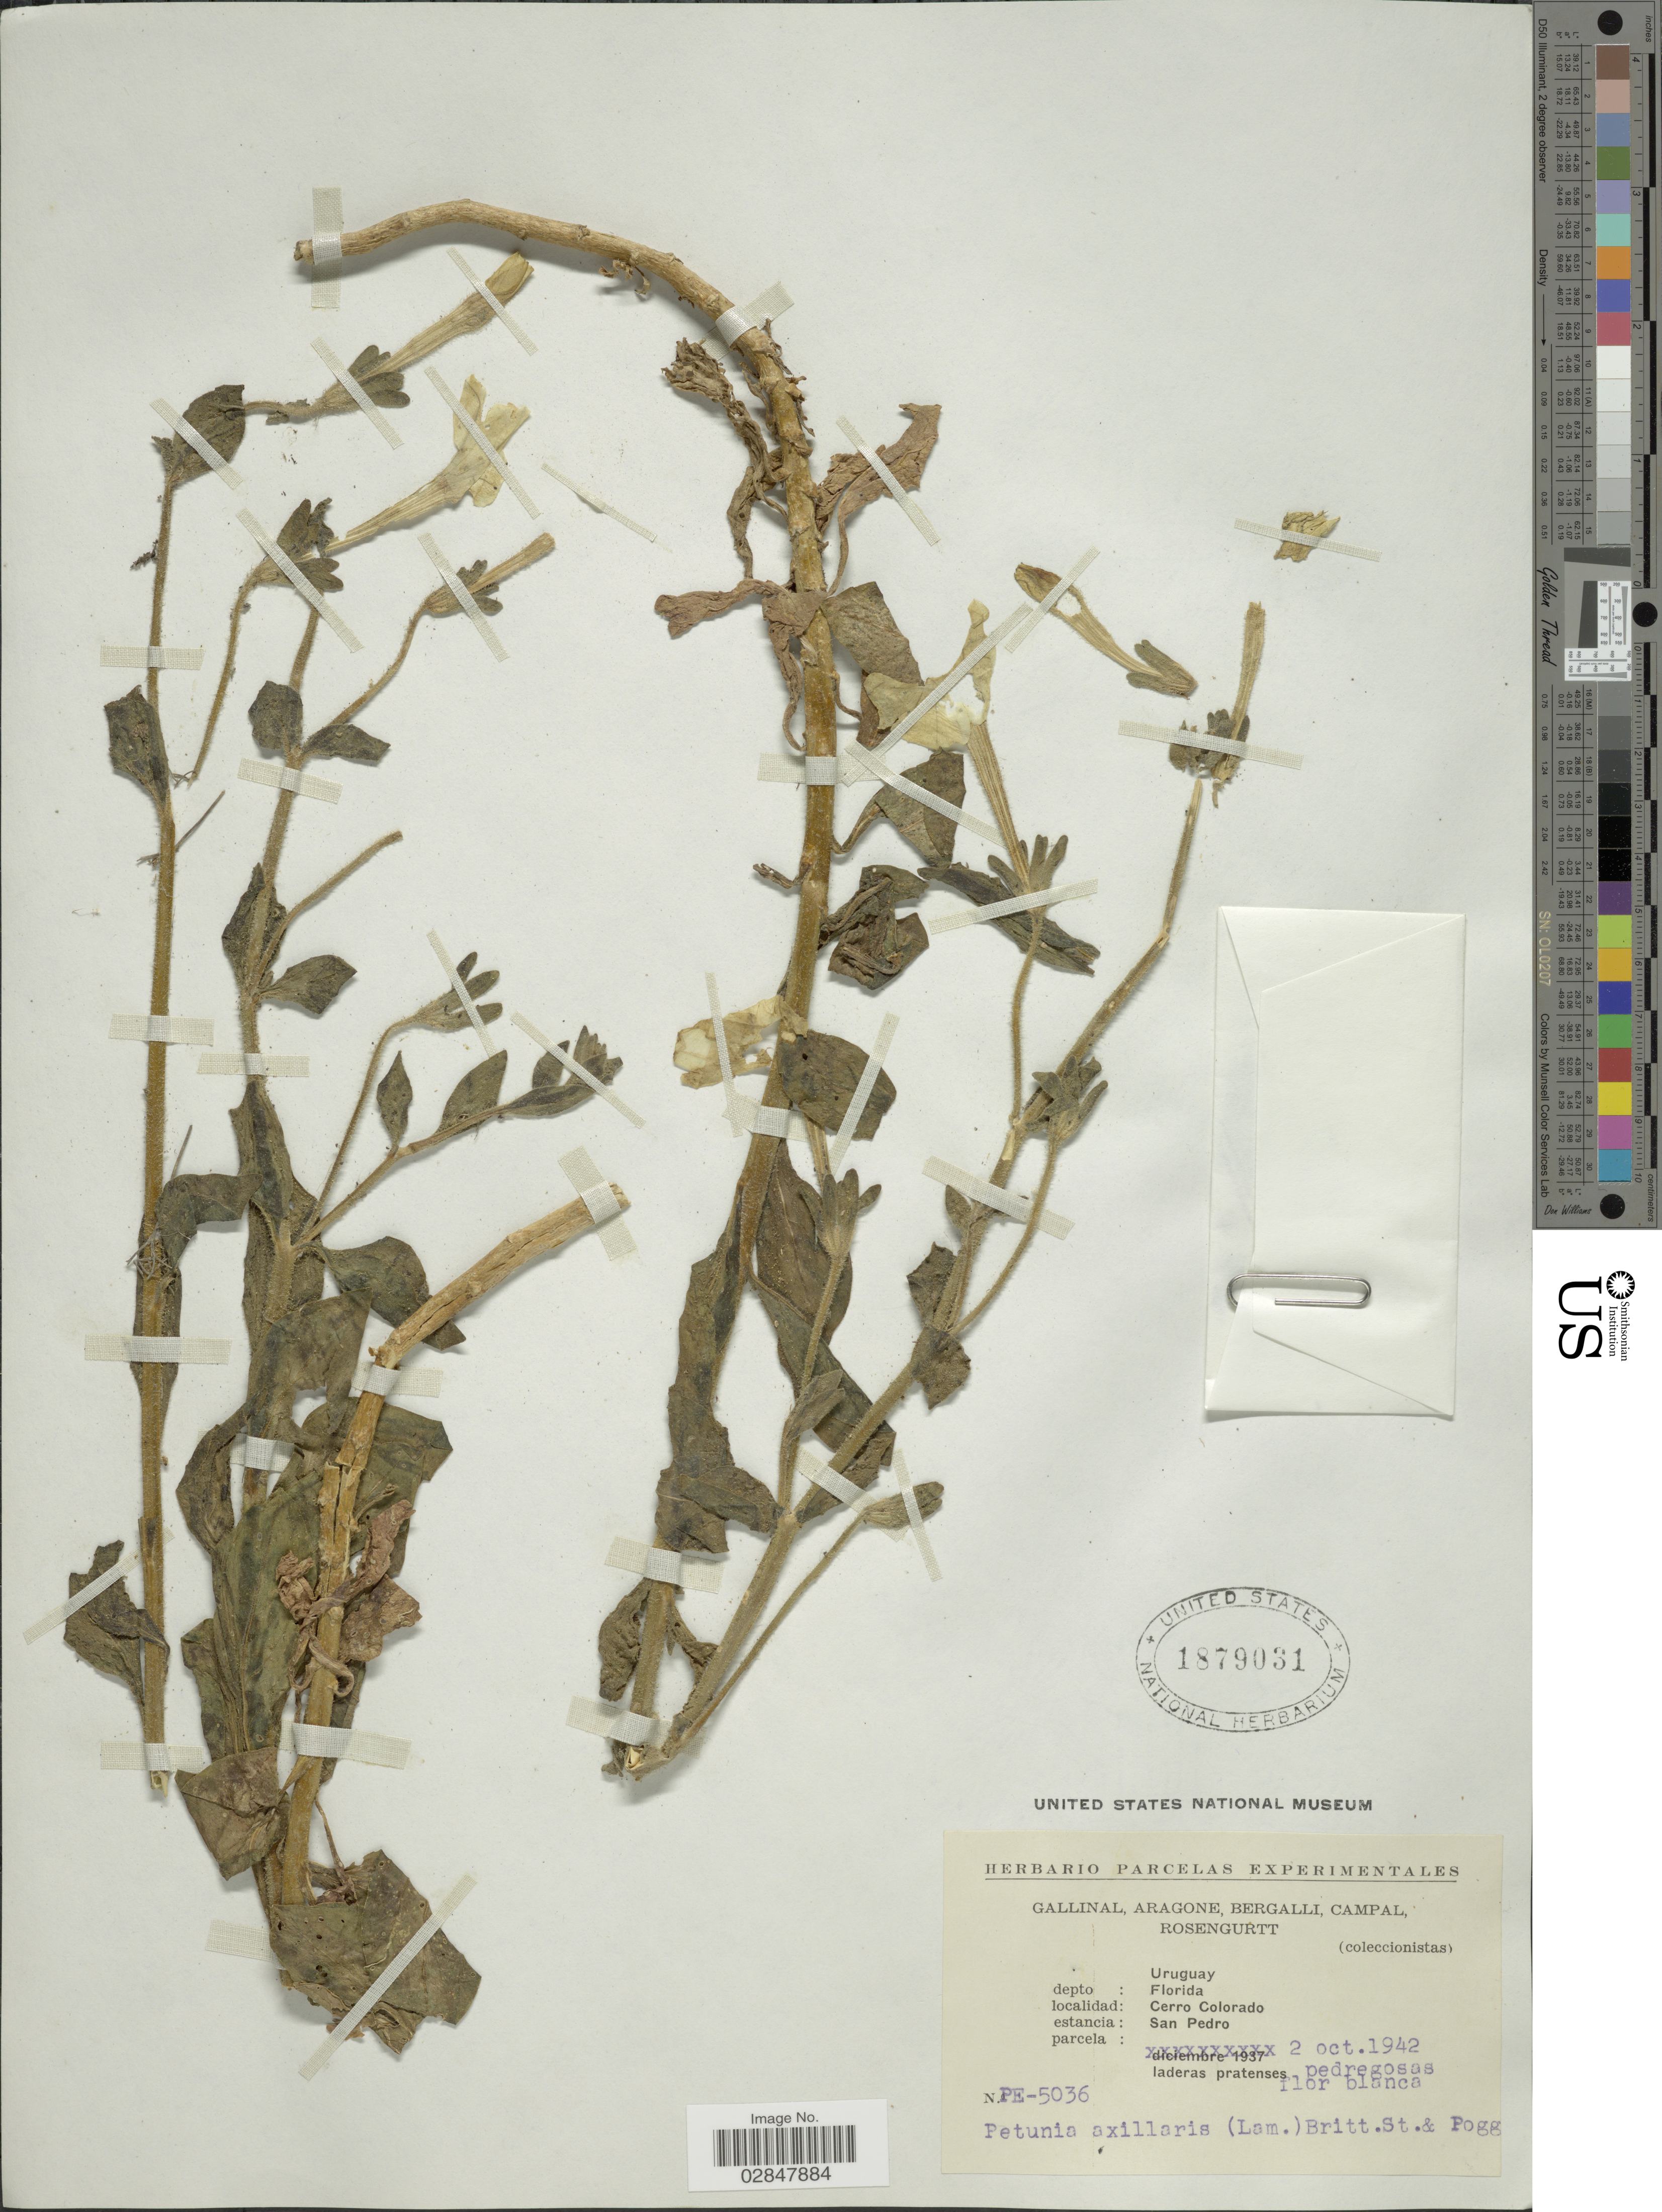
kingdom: Plantae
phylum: Tracheophyta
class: Magnoliopsida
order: Solanales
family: Solanaceae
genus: Petunia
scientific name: Petunia axillaris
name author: (Lam.) Britton, Stearns & Poggenb.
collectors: -. Gallinal, -- Aragone, -- Bergalli, -- Campal & Rosengurtt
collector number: PE-5036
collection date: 1942-10-02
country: Uruguay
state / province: Florida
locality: Depto. Florida, Cerro Colorado, estancia San Pedro.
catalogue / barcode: US 1879031